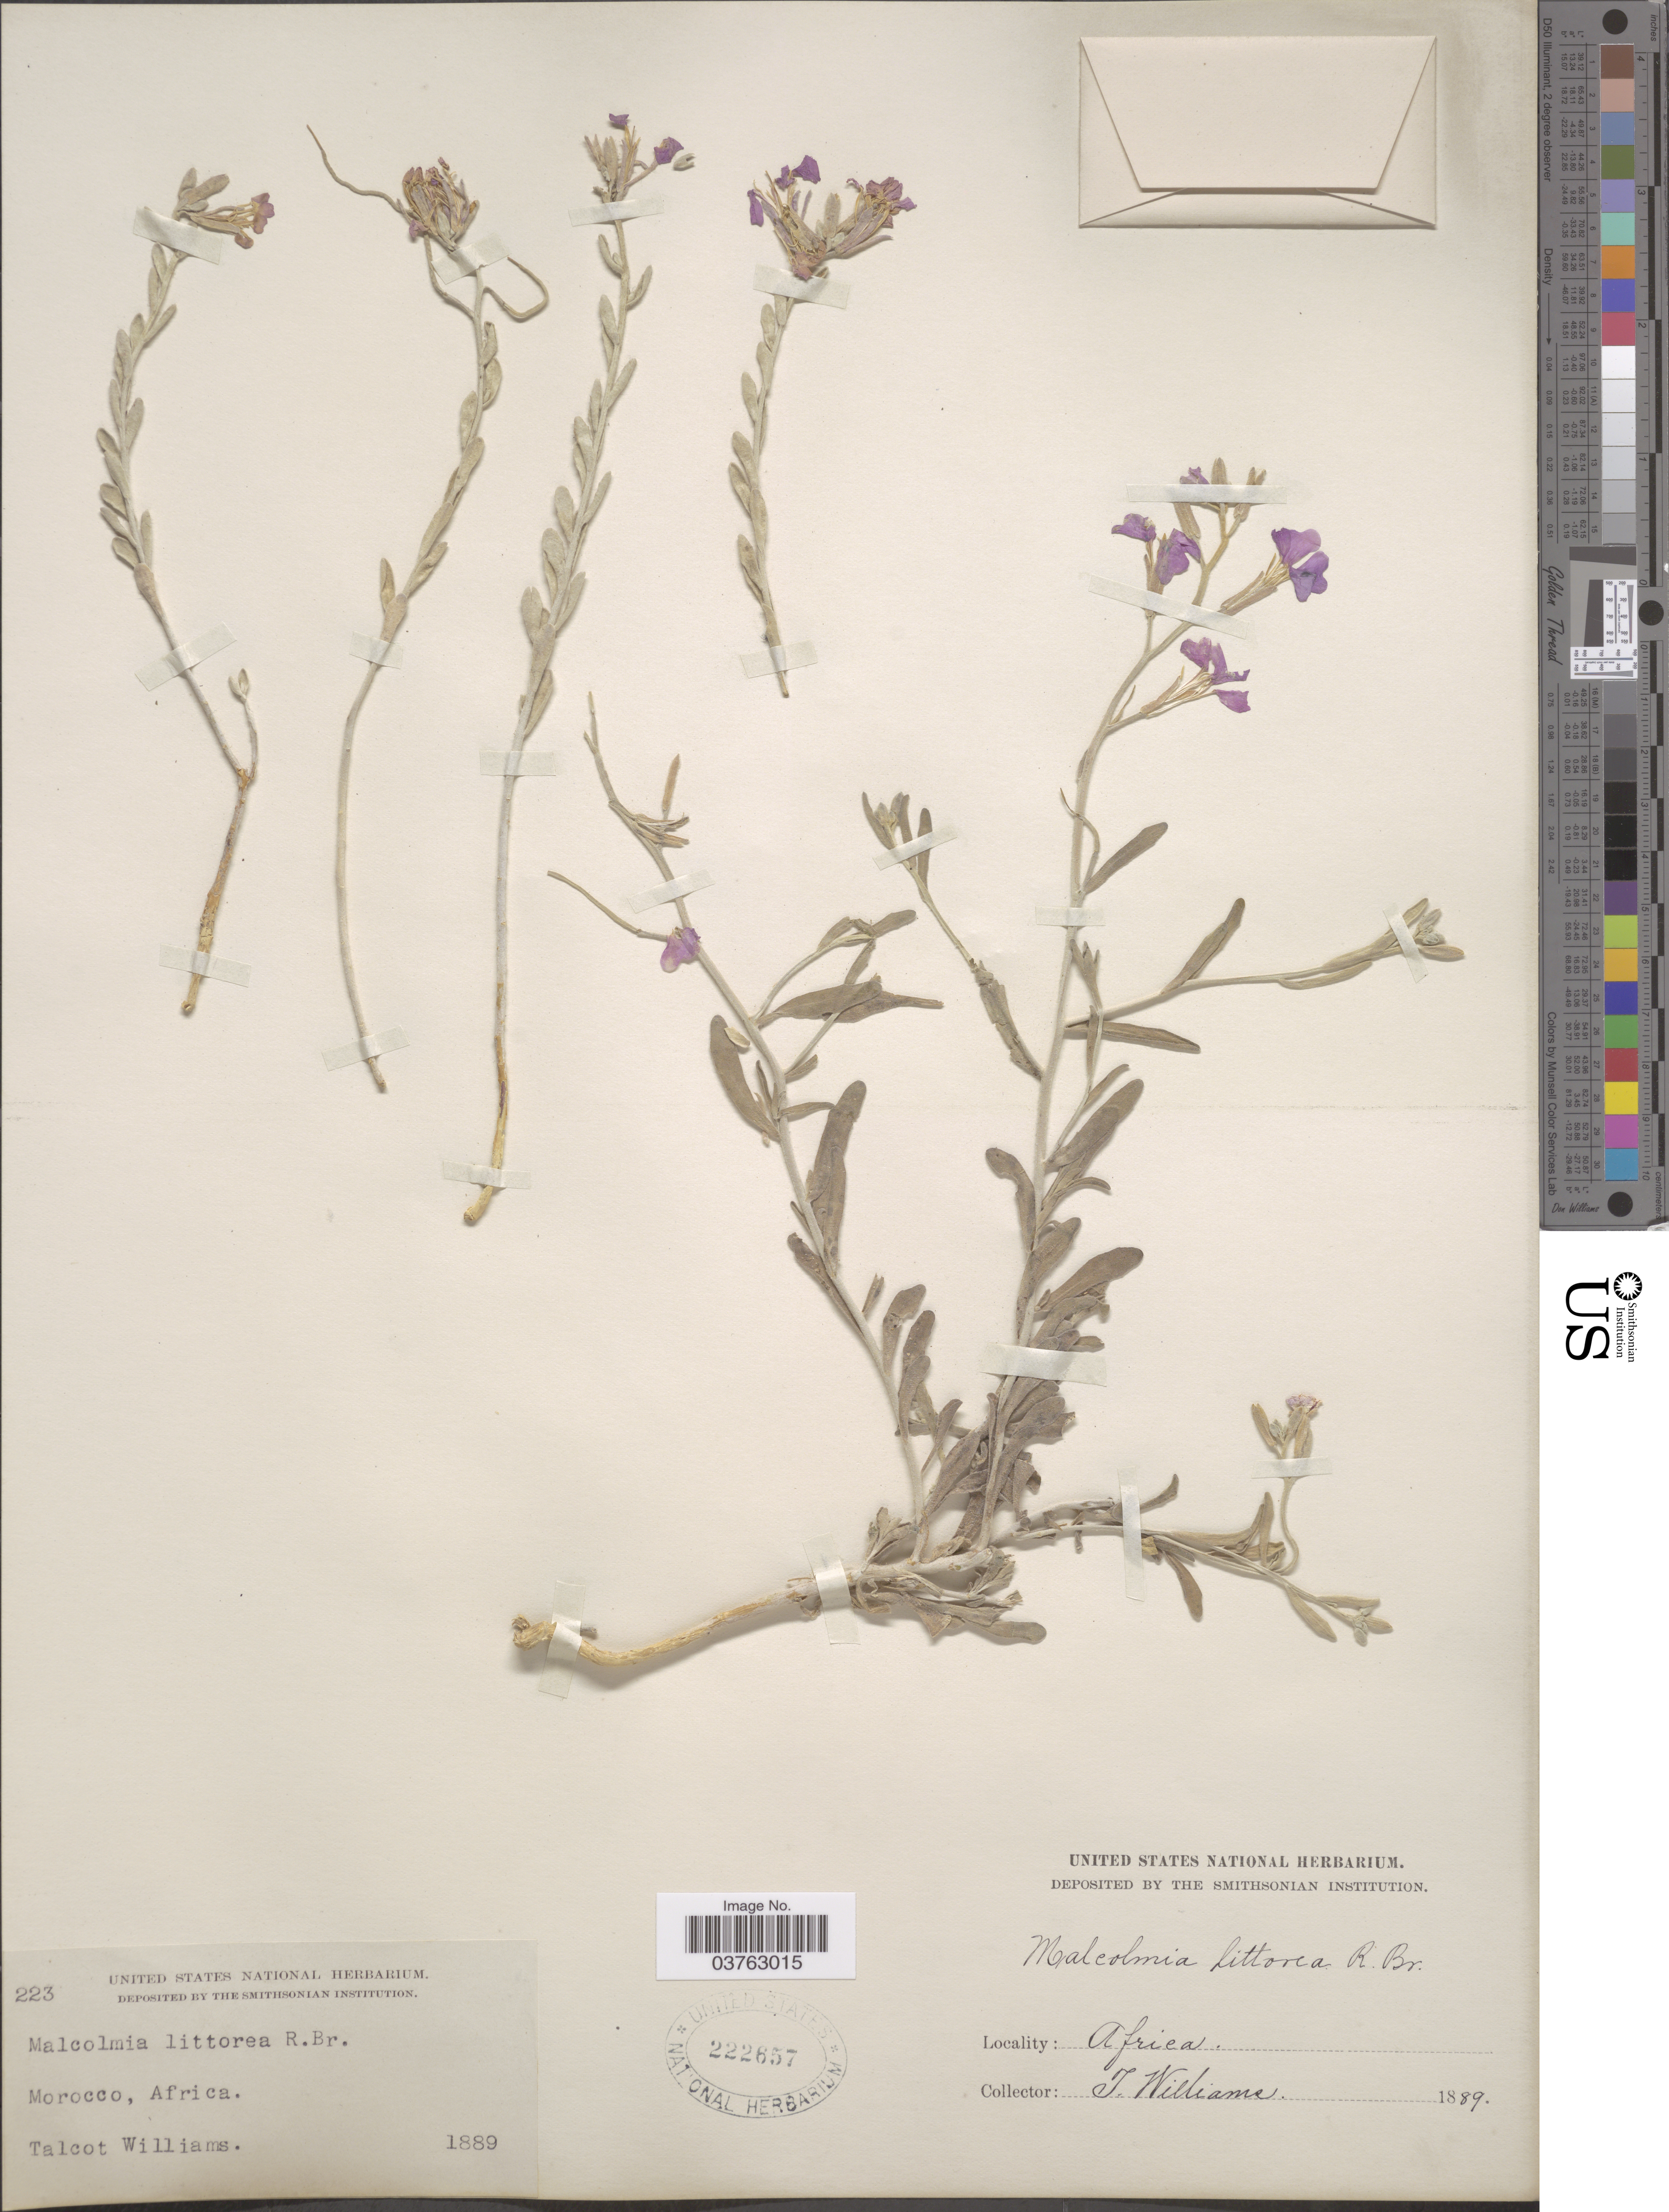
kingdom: Plantae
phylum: Tracheophyta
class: Magnoliopsida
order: Brassicales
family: Brassicaceae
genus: Malcolmia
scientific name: Malcolmia littorea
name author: (L.) W.T. Aiton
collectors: T. Williams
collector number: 223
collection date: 1889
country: Morocco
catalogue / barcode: US 222657